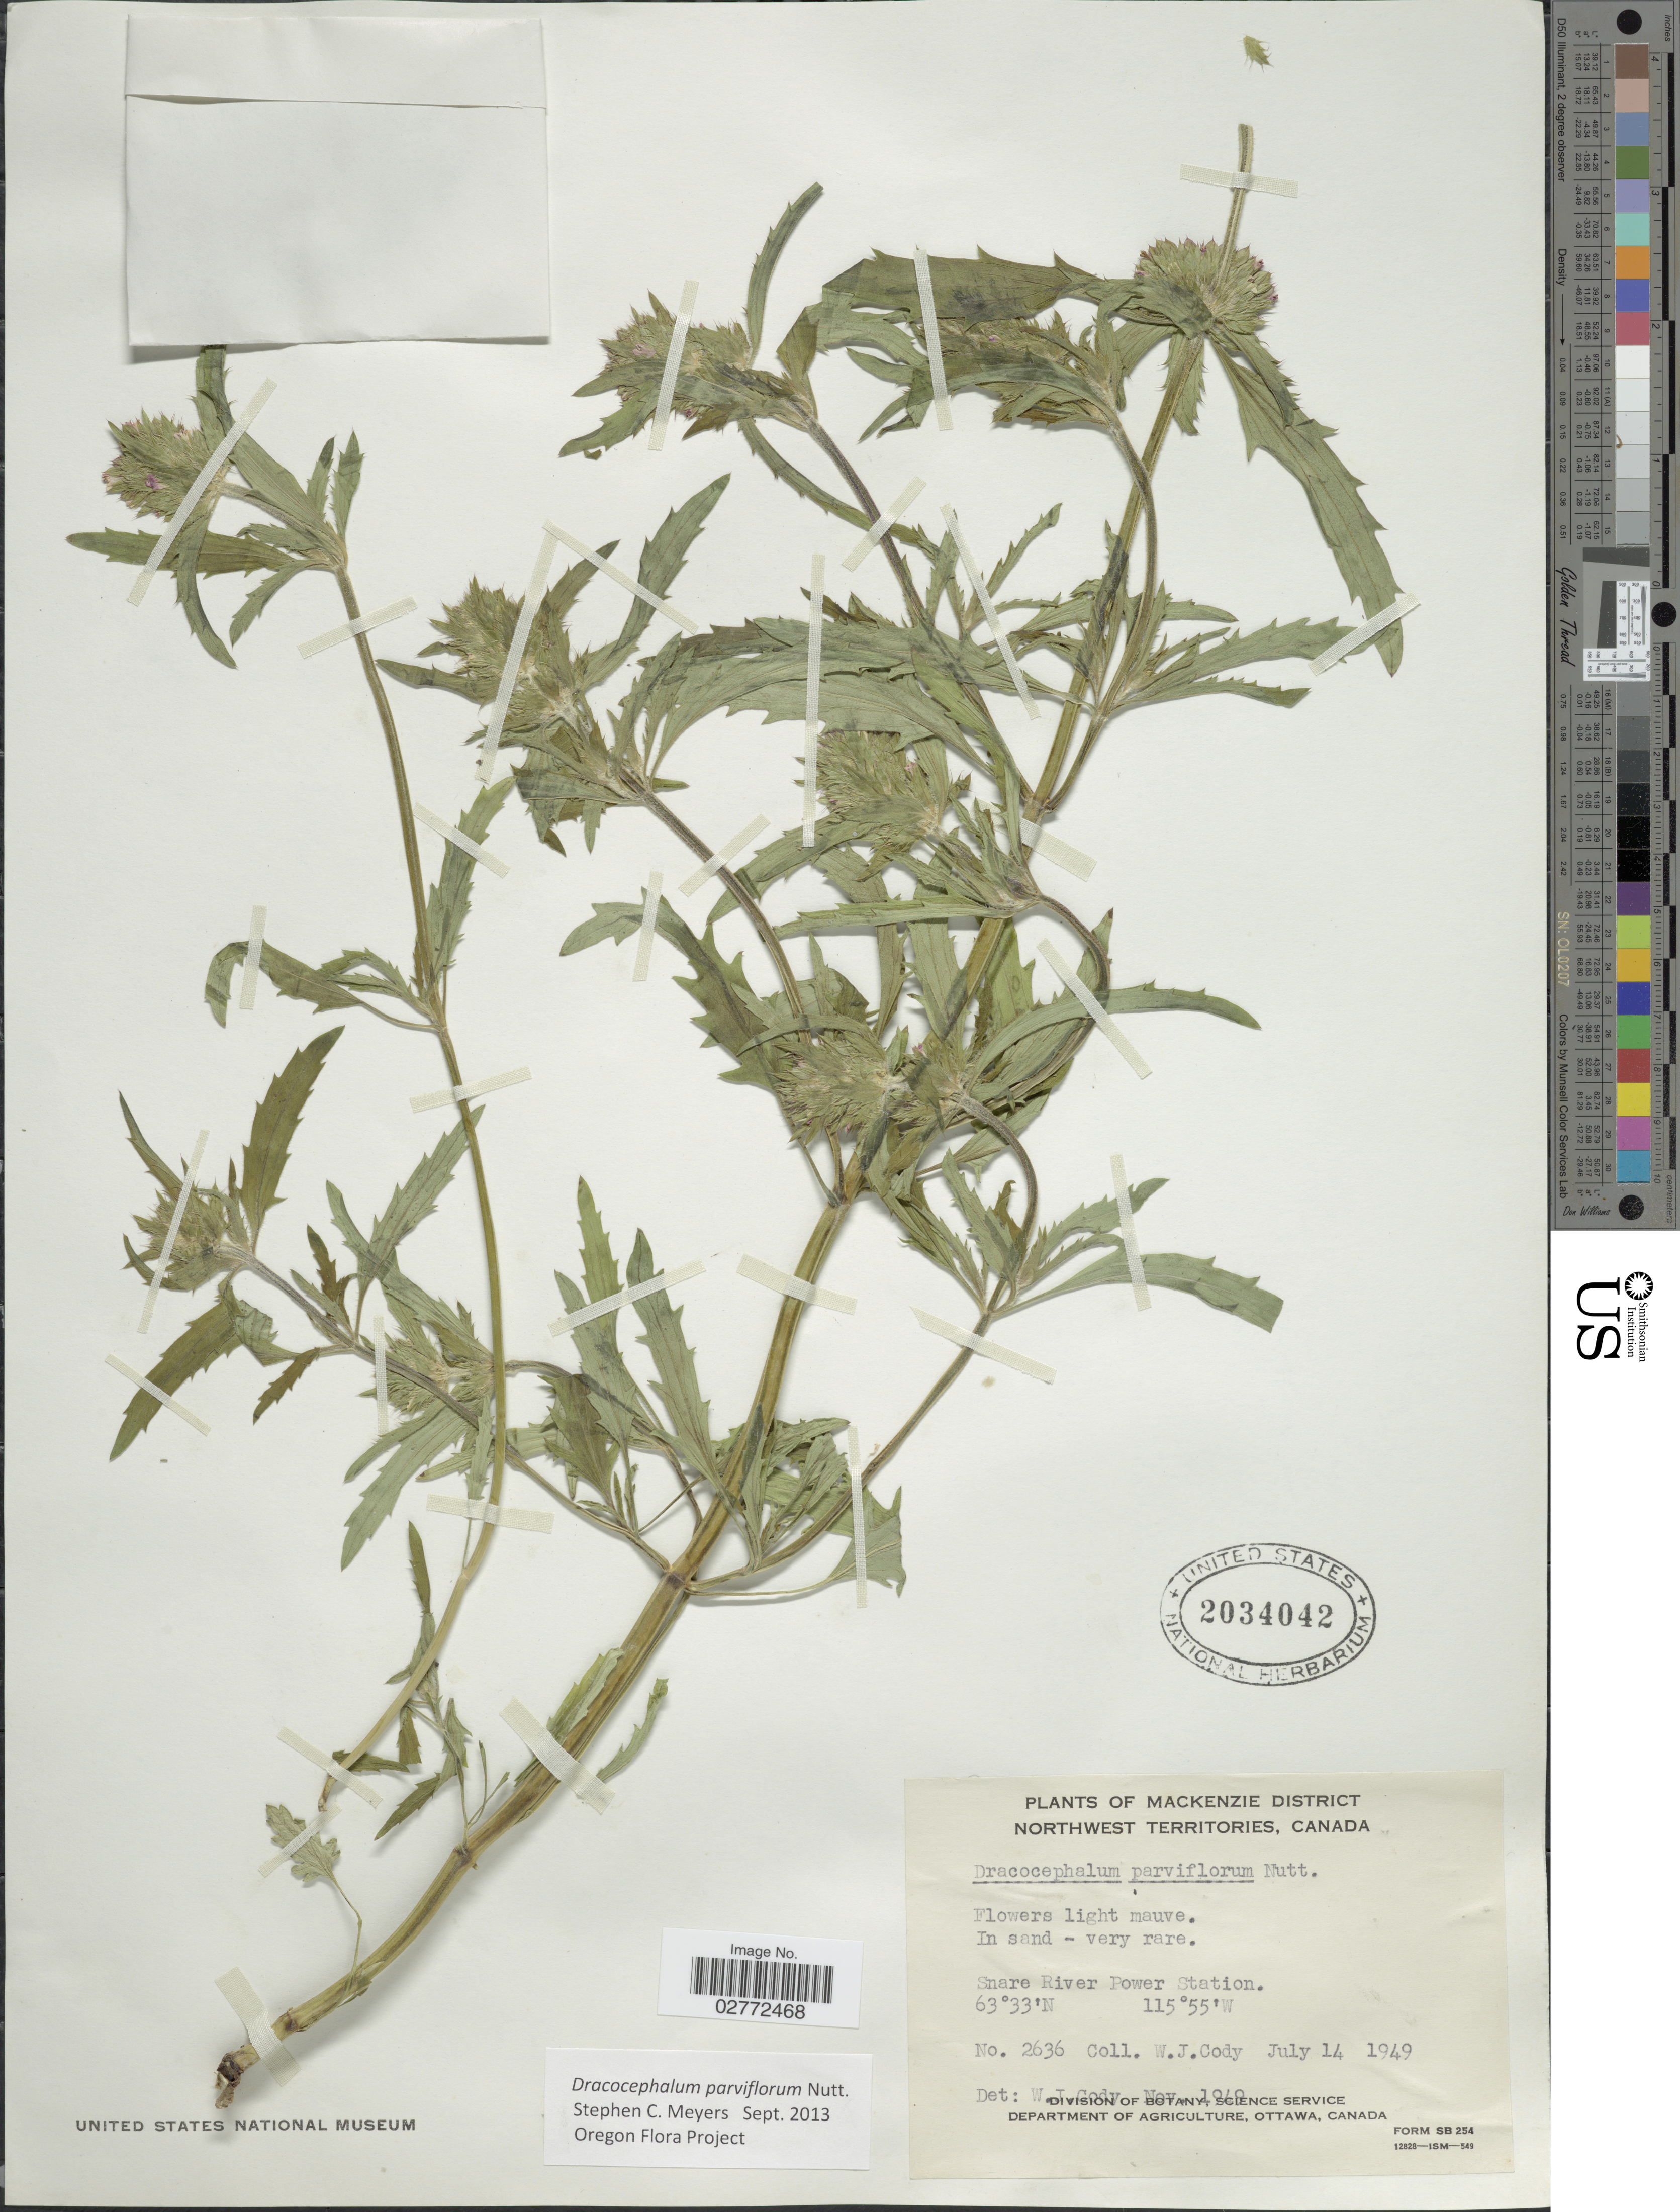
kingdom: Plantae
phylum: Tracheophyta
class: Magnoliopsida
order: Lamiales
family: Lamiaceae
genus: Dracocephalum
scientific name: Dracocephalum parviflorum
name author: Nutt.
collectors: W. Cody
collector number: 2636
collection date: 1949-07-14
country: Canada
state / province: Northwest Territories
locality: Mackenzie District. Snare River Power Station.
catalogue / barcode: US 2034042